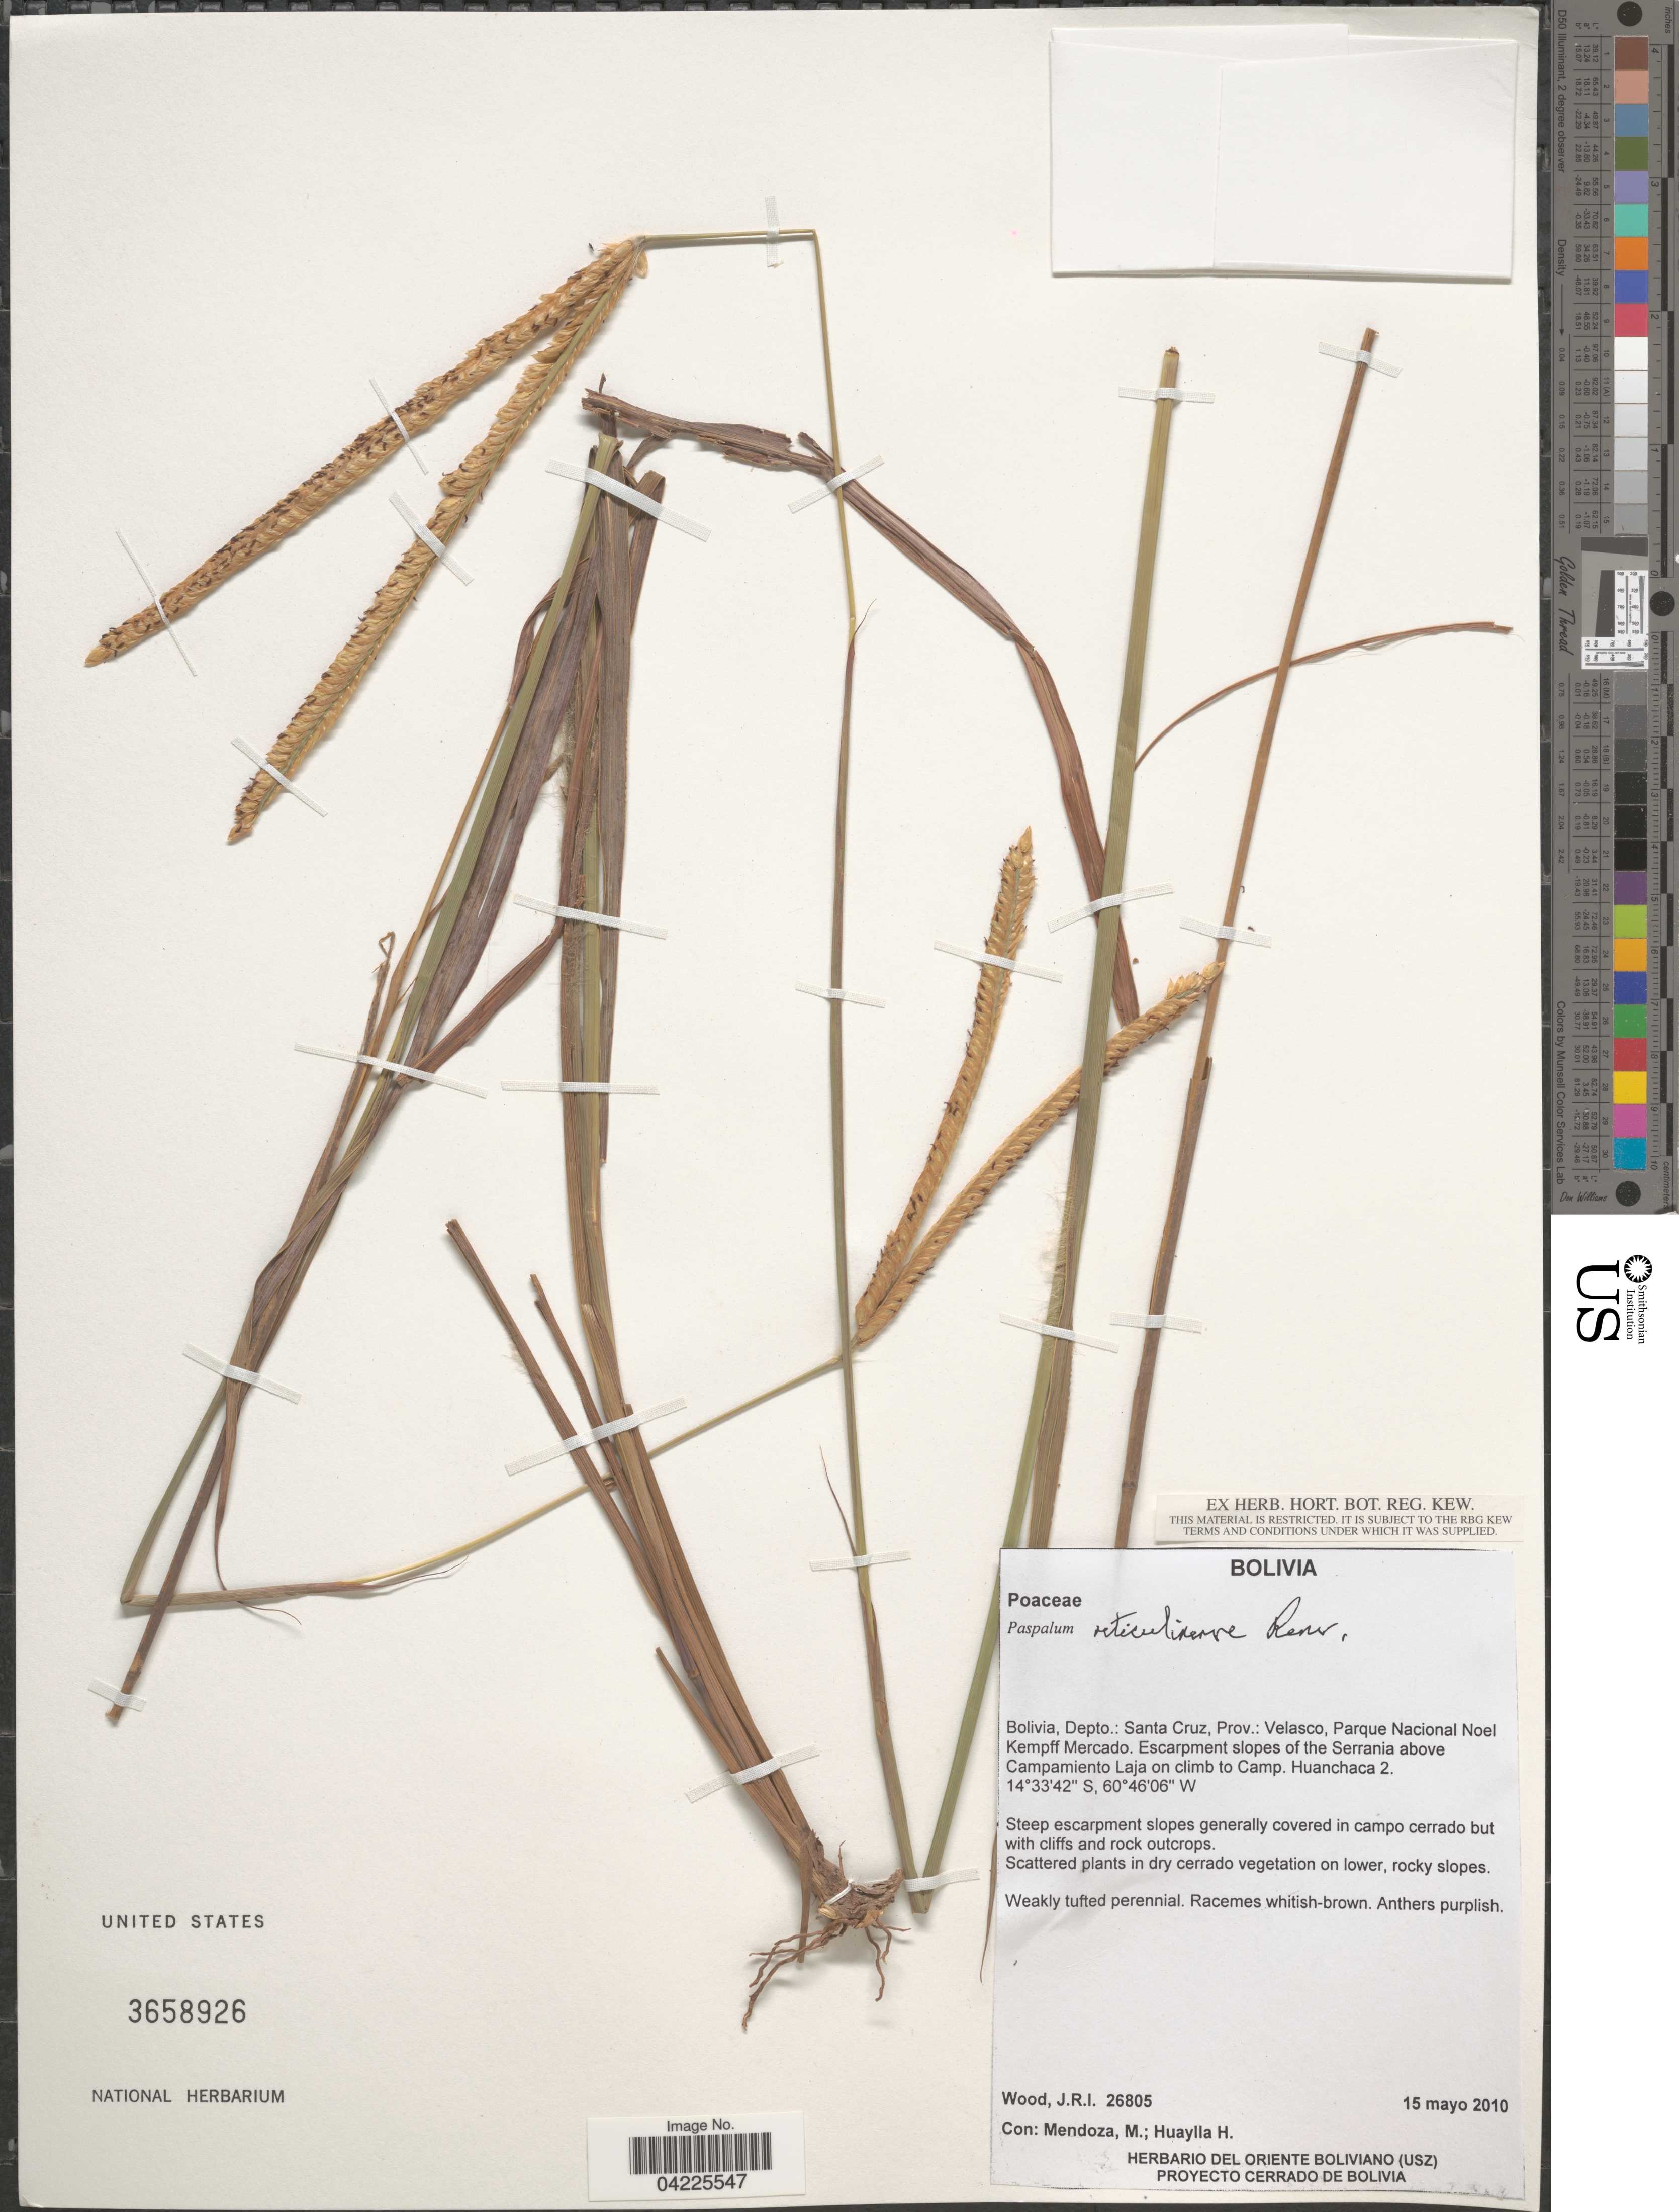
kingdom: Plantae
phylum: Tracheophyta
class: Liliopsida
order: Poales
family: Poaceae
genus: Paspalum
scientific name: Paspalum reticulinerve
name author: Renvoize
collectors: J. R. I. Wood, M. Mendoza & H. Huaylla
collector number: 26805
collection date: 2010-05-15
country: Bolivia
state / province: Santa Cruz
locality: Depto.: Santa Cruz, Prov.: Velasco, Parque Nacional Noel Kempff Mercado. Escarpment slopes of the Serrania above Campamiento Laja on climb to Camp. Huanchaca 2.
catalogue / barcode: US 3658926